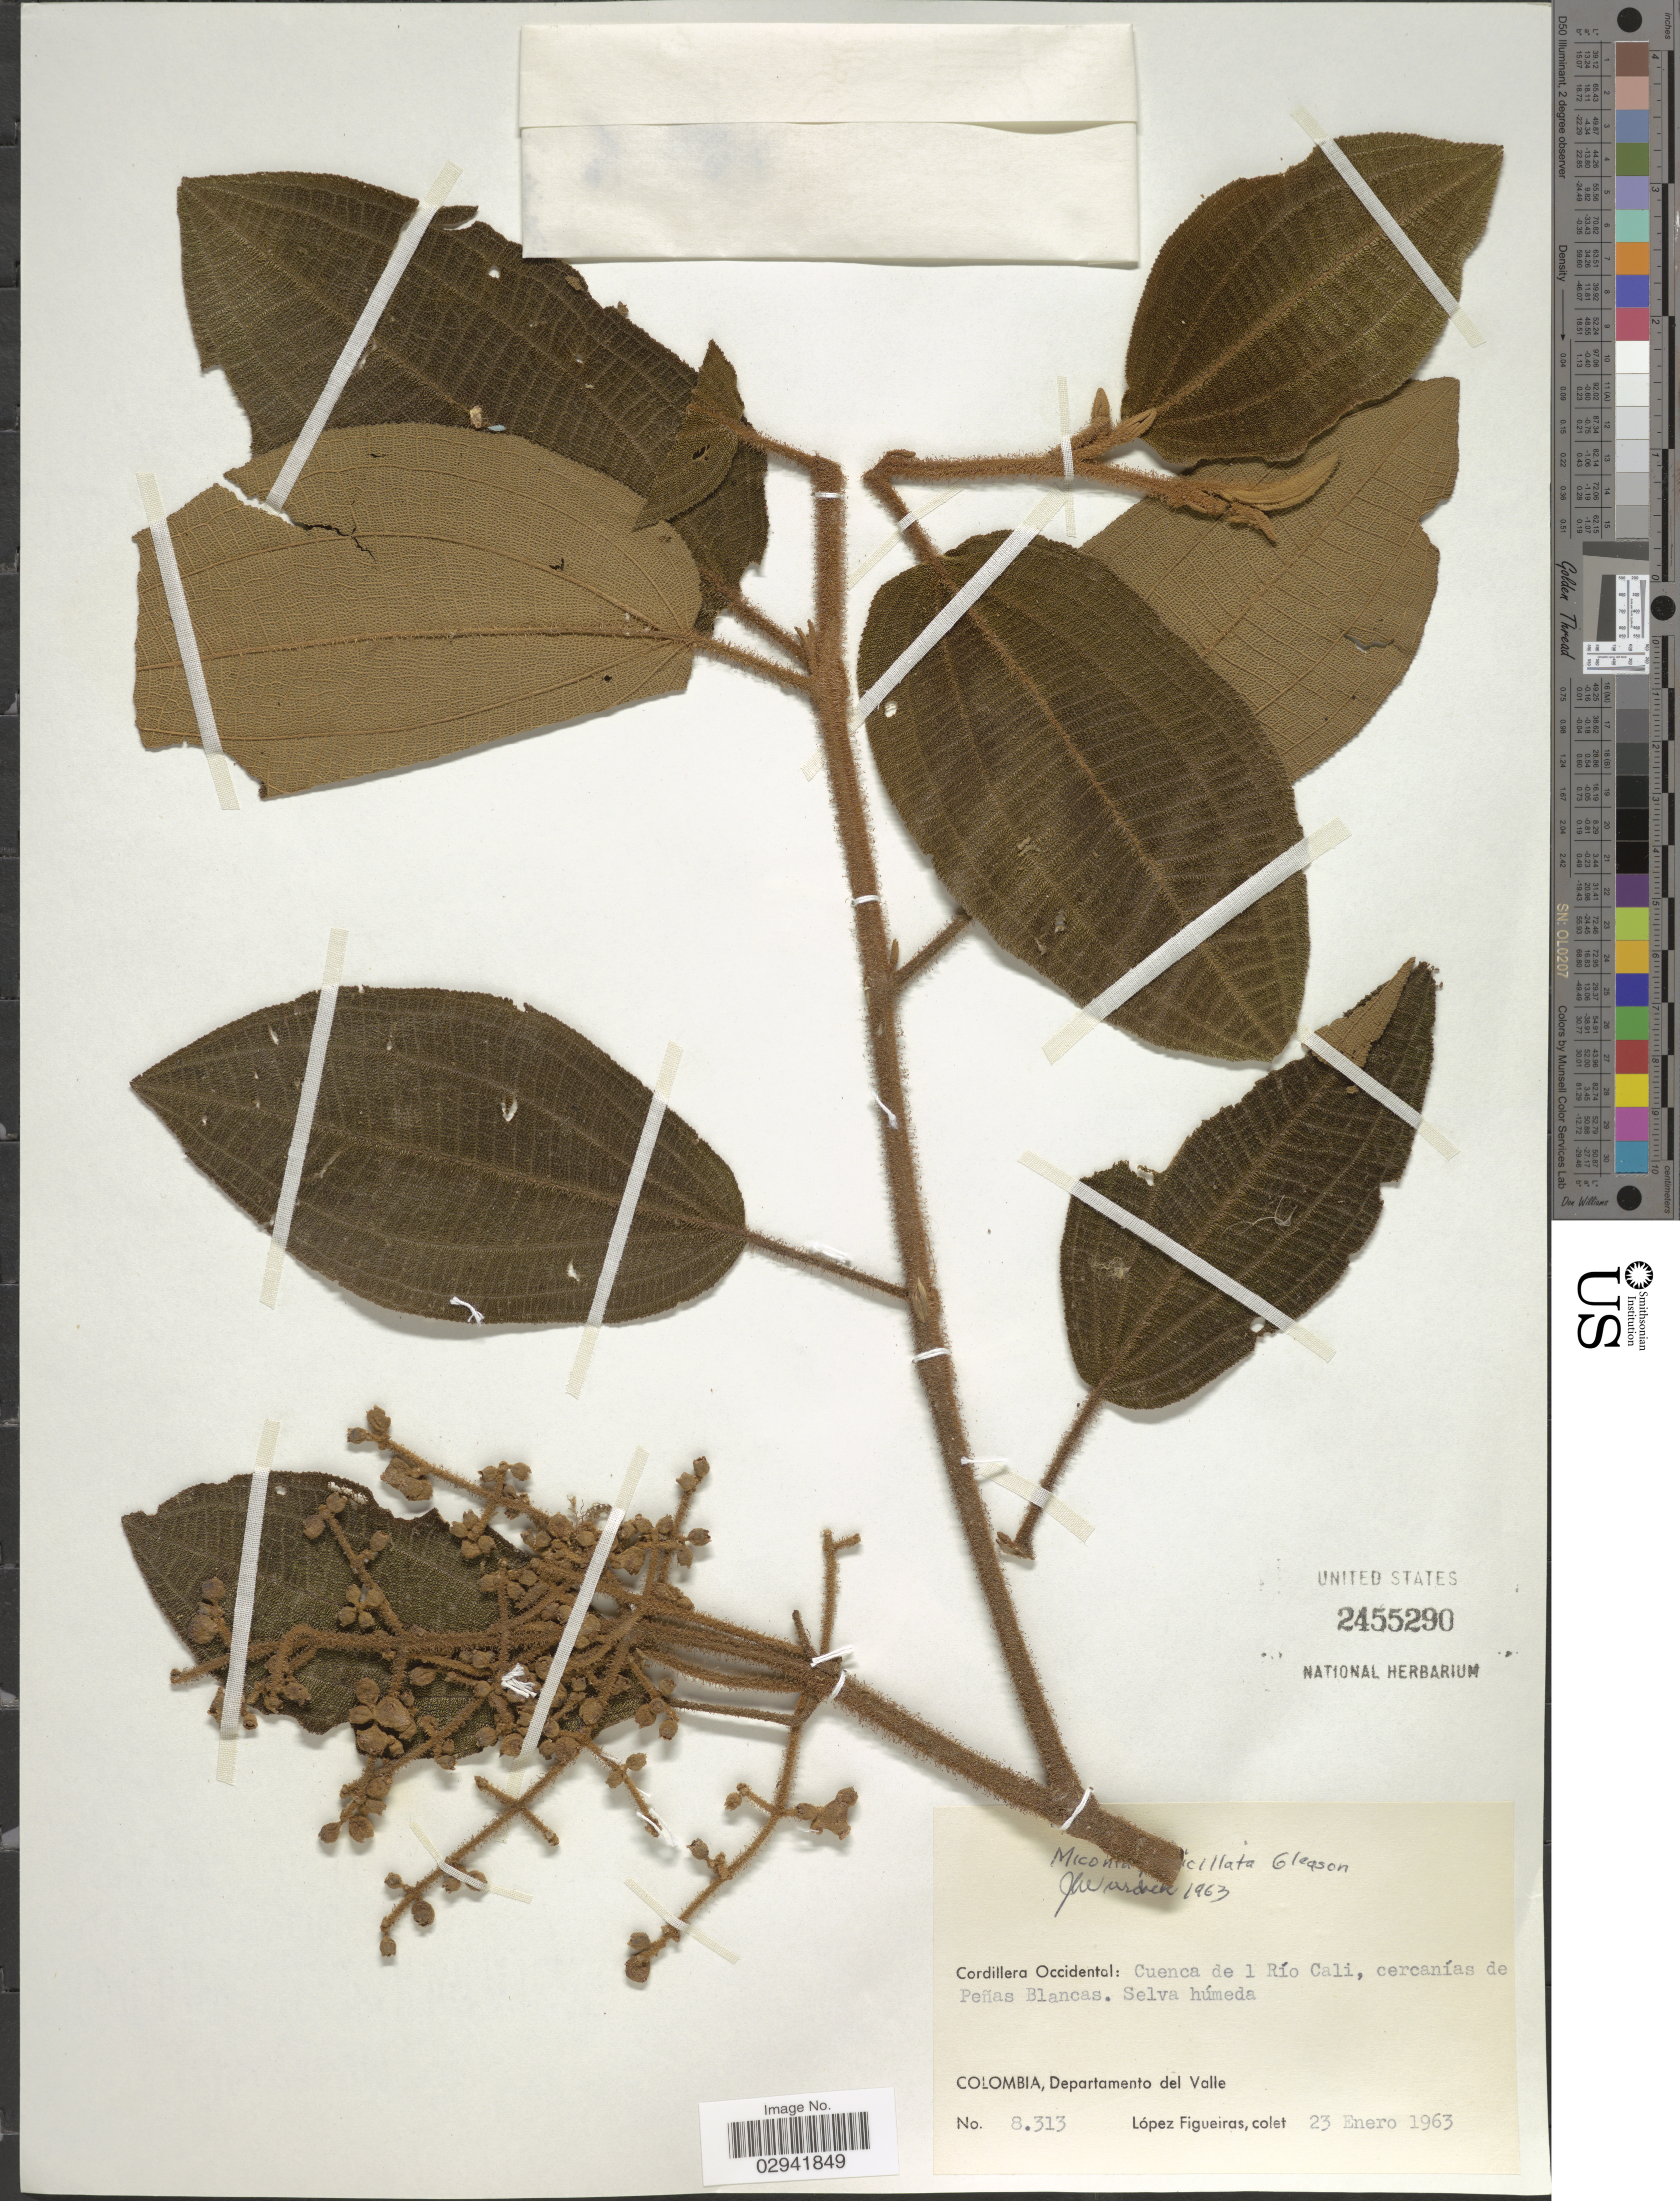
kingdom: Plantae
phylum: Tracheophyta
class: Magnoliopsida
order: Myrtales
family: Melastomataceae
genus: Miconia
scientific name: Miconia penicillata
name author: Gleason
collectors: M. López Figueiras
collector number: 8313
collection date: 1963-01-23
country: Colombia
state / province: Valle del Cauca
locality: Cordillera Occidental: Cuenca del Río Cali, cercanías de Peñas Blancas. Departamento del Valle.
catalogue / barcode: US 2455290